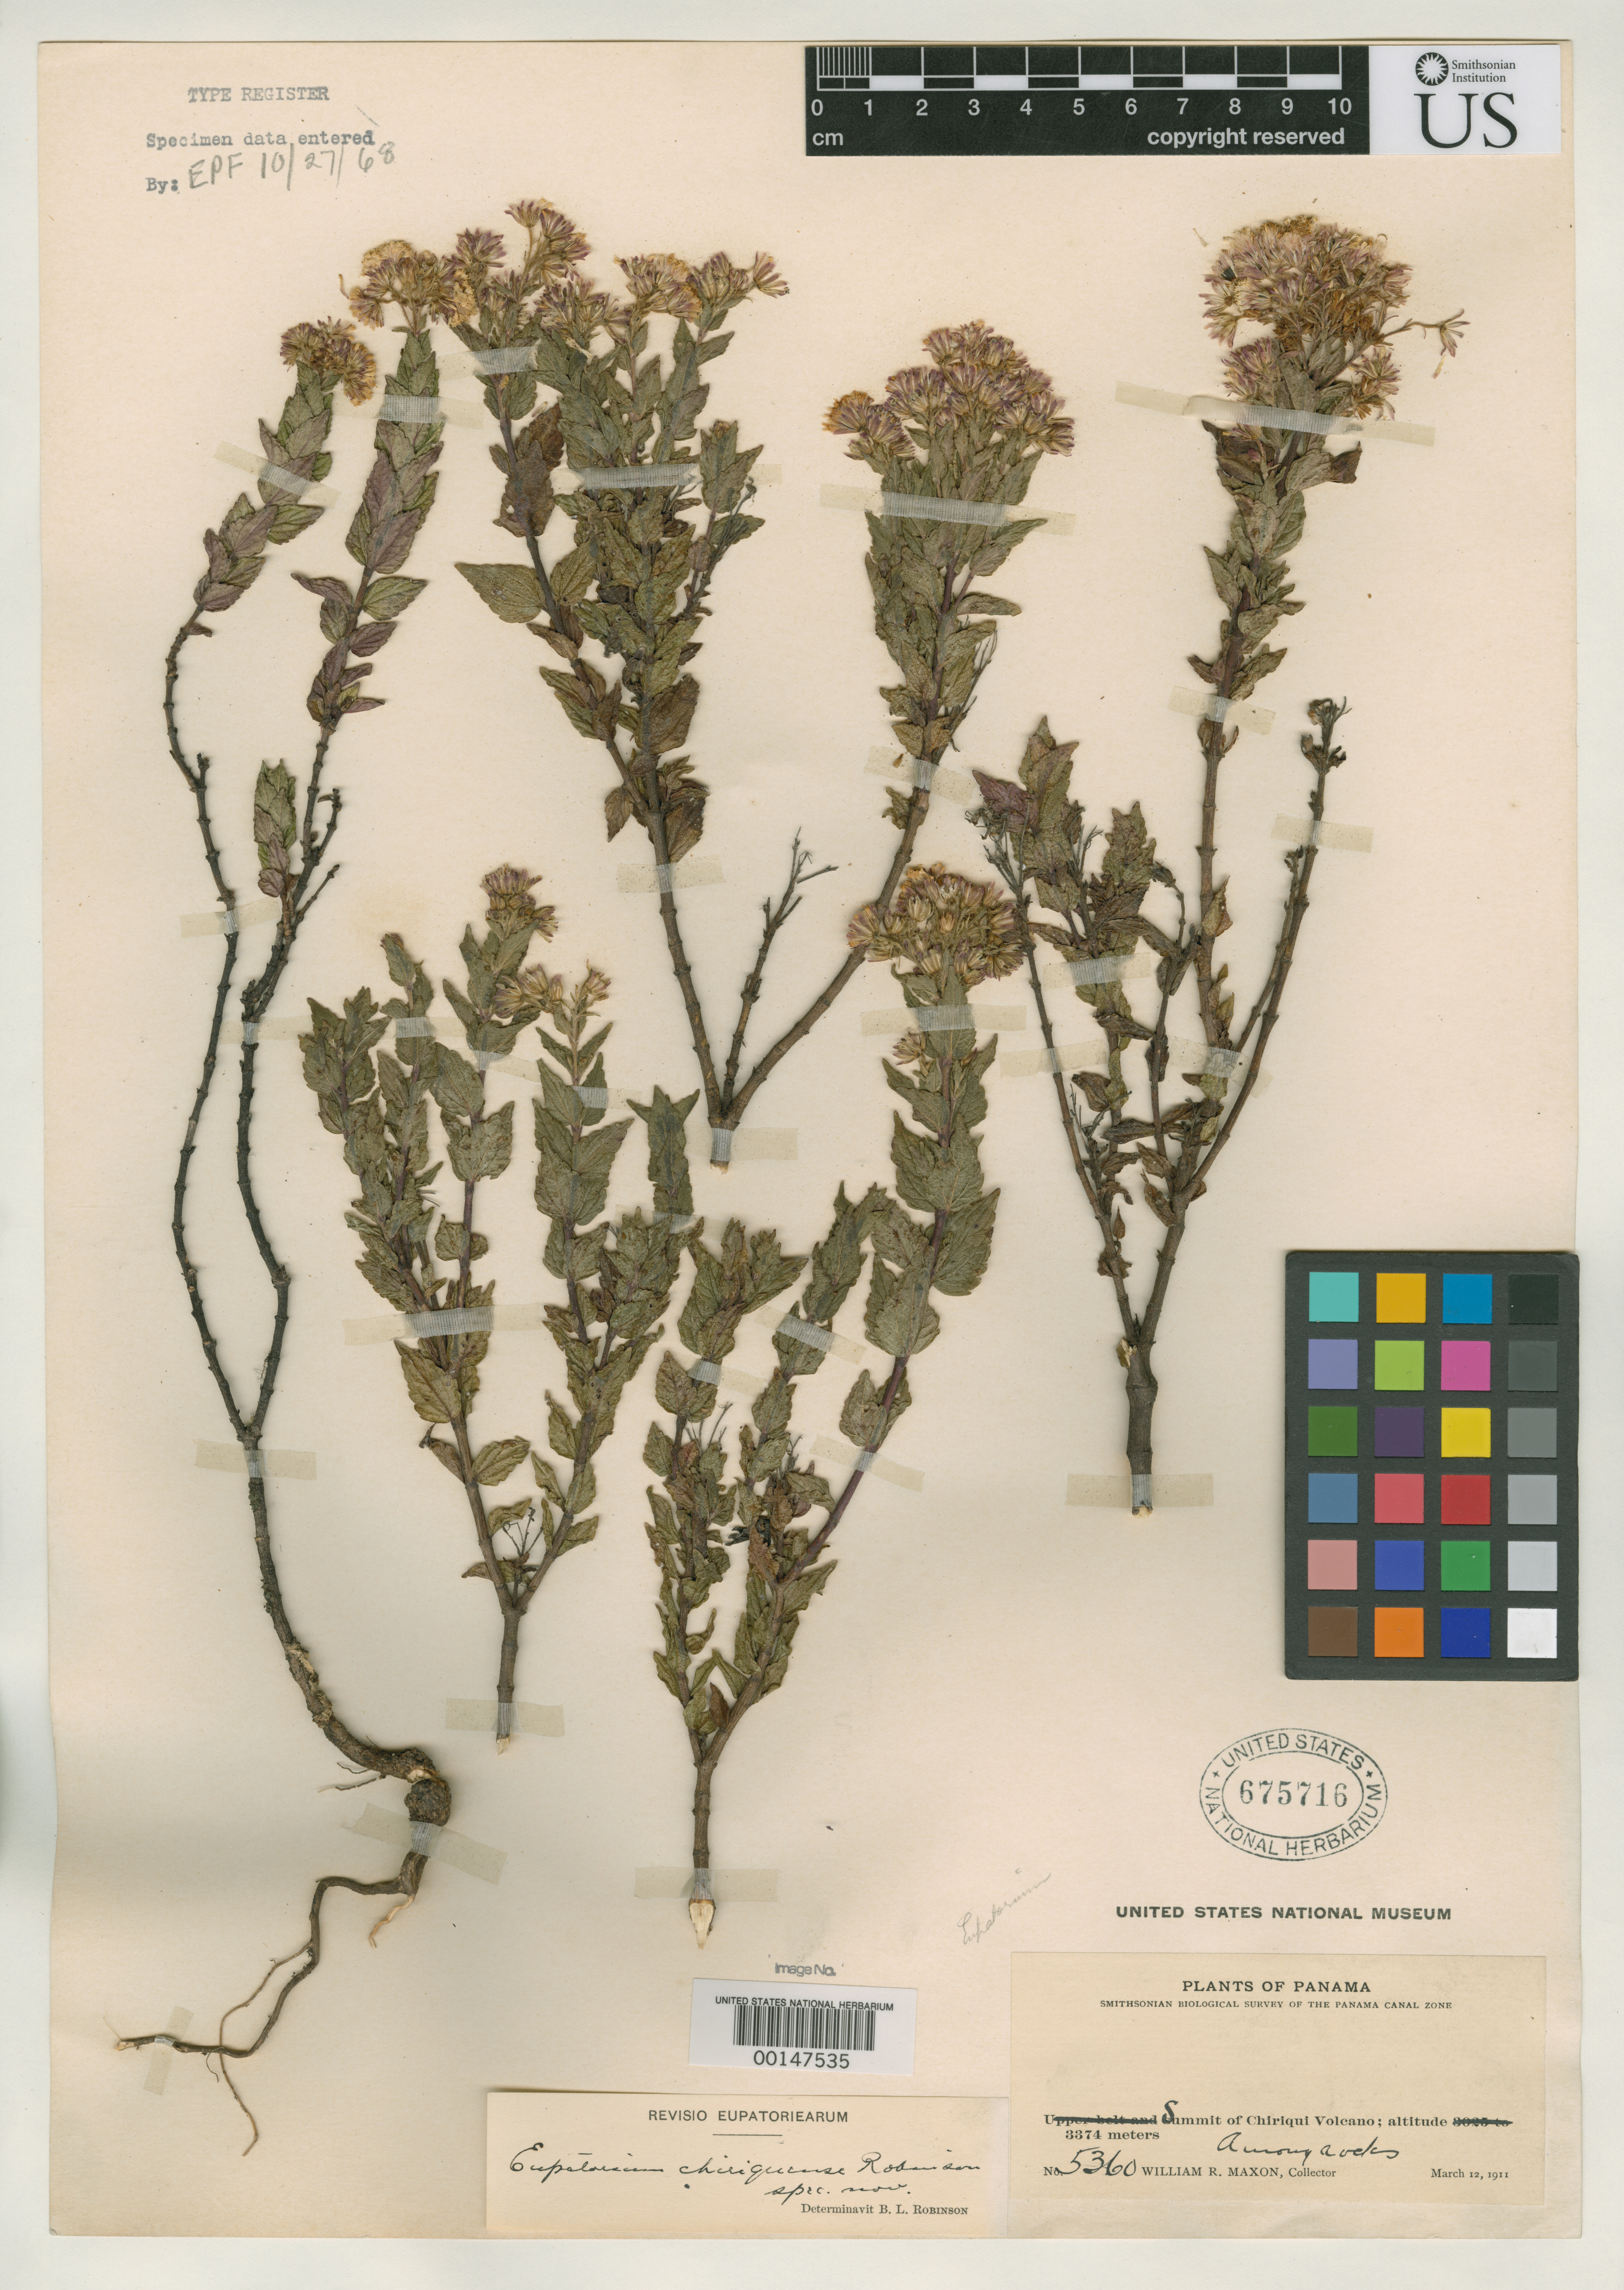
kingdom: Plantae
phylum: Tracheophyta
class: Magnoliopsida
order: Asterales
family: Asteraceae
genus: Eupatorium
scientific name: Eupatorium chiriquense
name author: B.L. Rob.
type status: Holotype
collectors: W. R. Maxon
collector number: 5360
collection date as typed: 12 Mar 1911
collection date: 1911-03-12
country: Panama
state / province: Chiriquí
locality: Chiriqui Volcano.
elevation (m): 3374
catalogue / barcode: US 675716